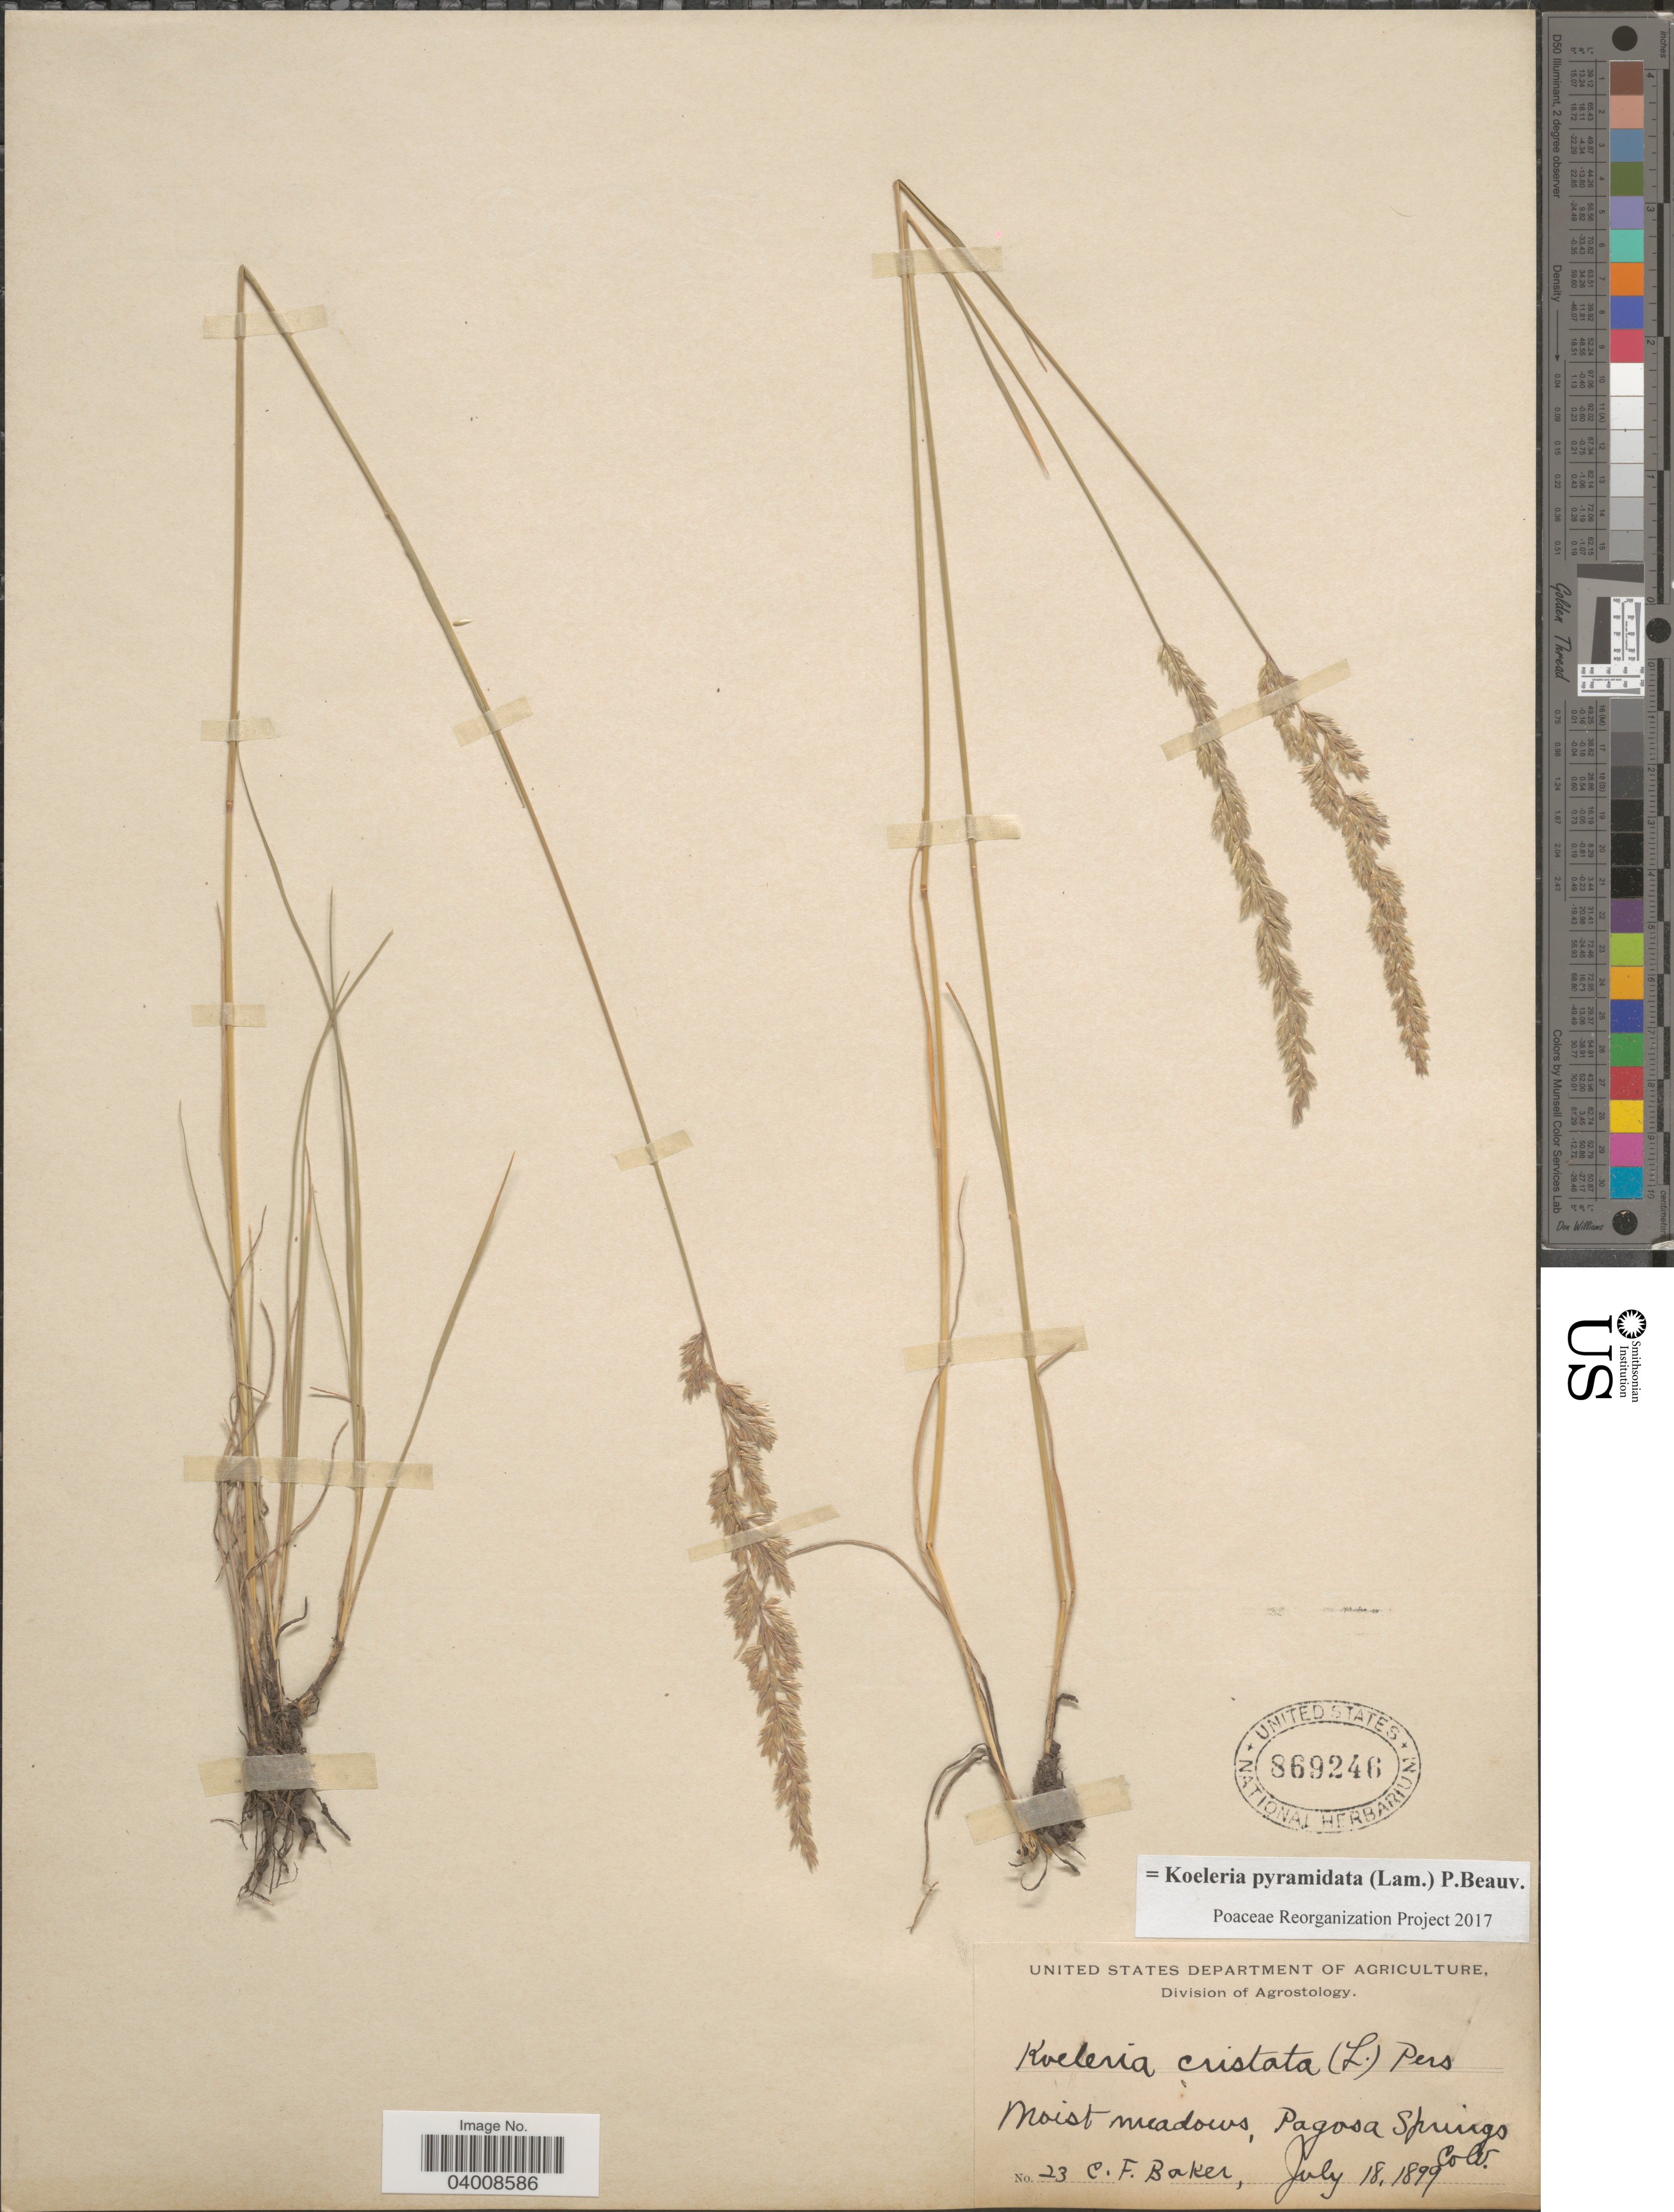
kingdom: Plantae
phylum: Tracheophyta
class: Liliopsida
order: Poales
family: Poaceae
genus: Koeleria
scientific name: Koeleria pyramidata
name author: (Lam.) P. Beauv.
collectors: C. F. Baker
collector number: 23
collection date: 1899-07-18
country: United States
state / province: Colorado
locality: Moist meadows, Pagosa Springs.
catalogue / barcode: US 869246